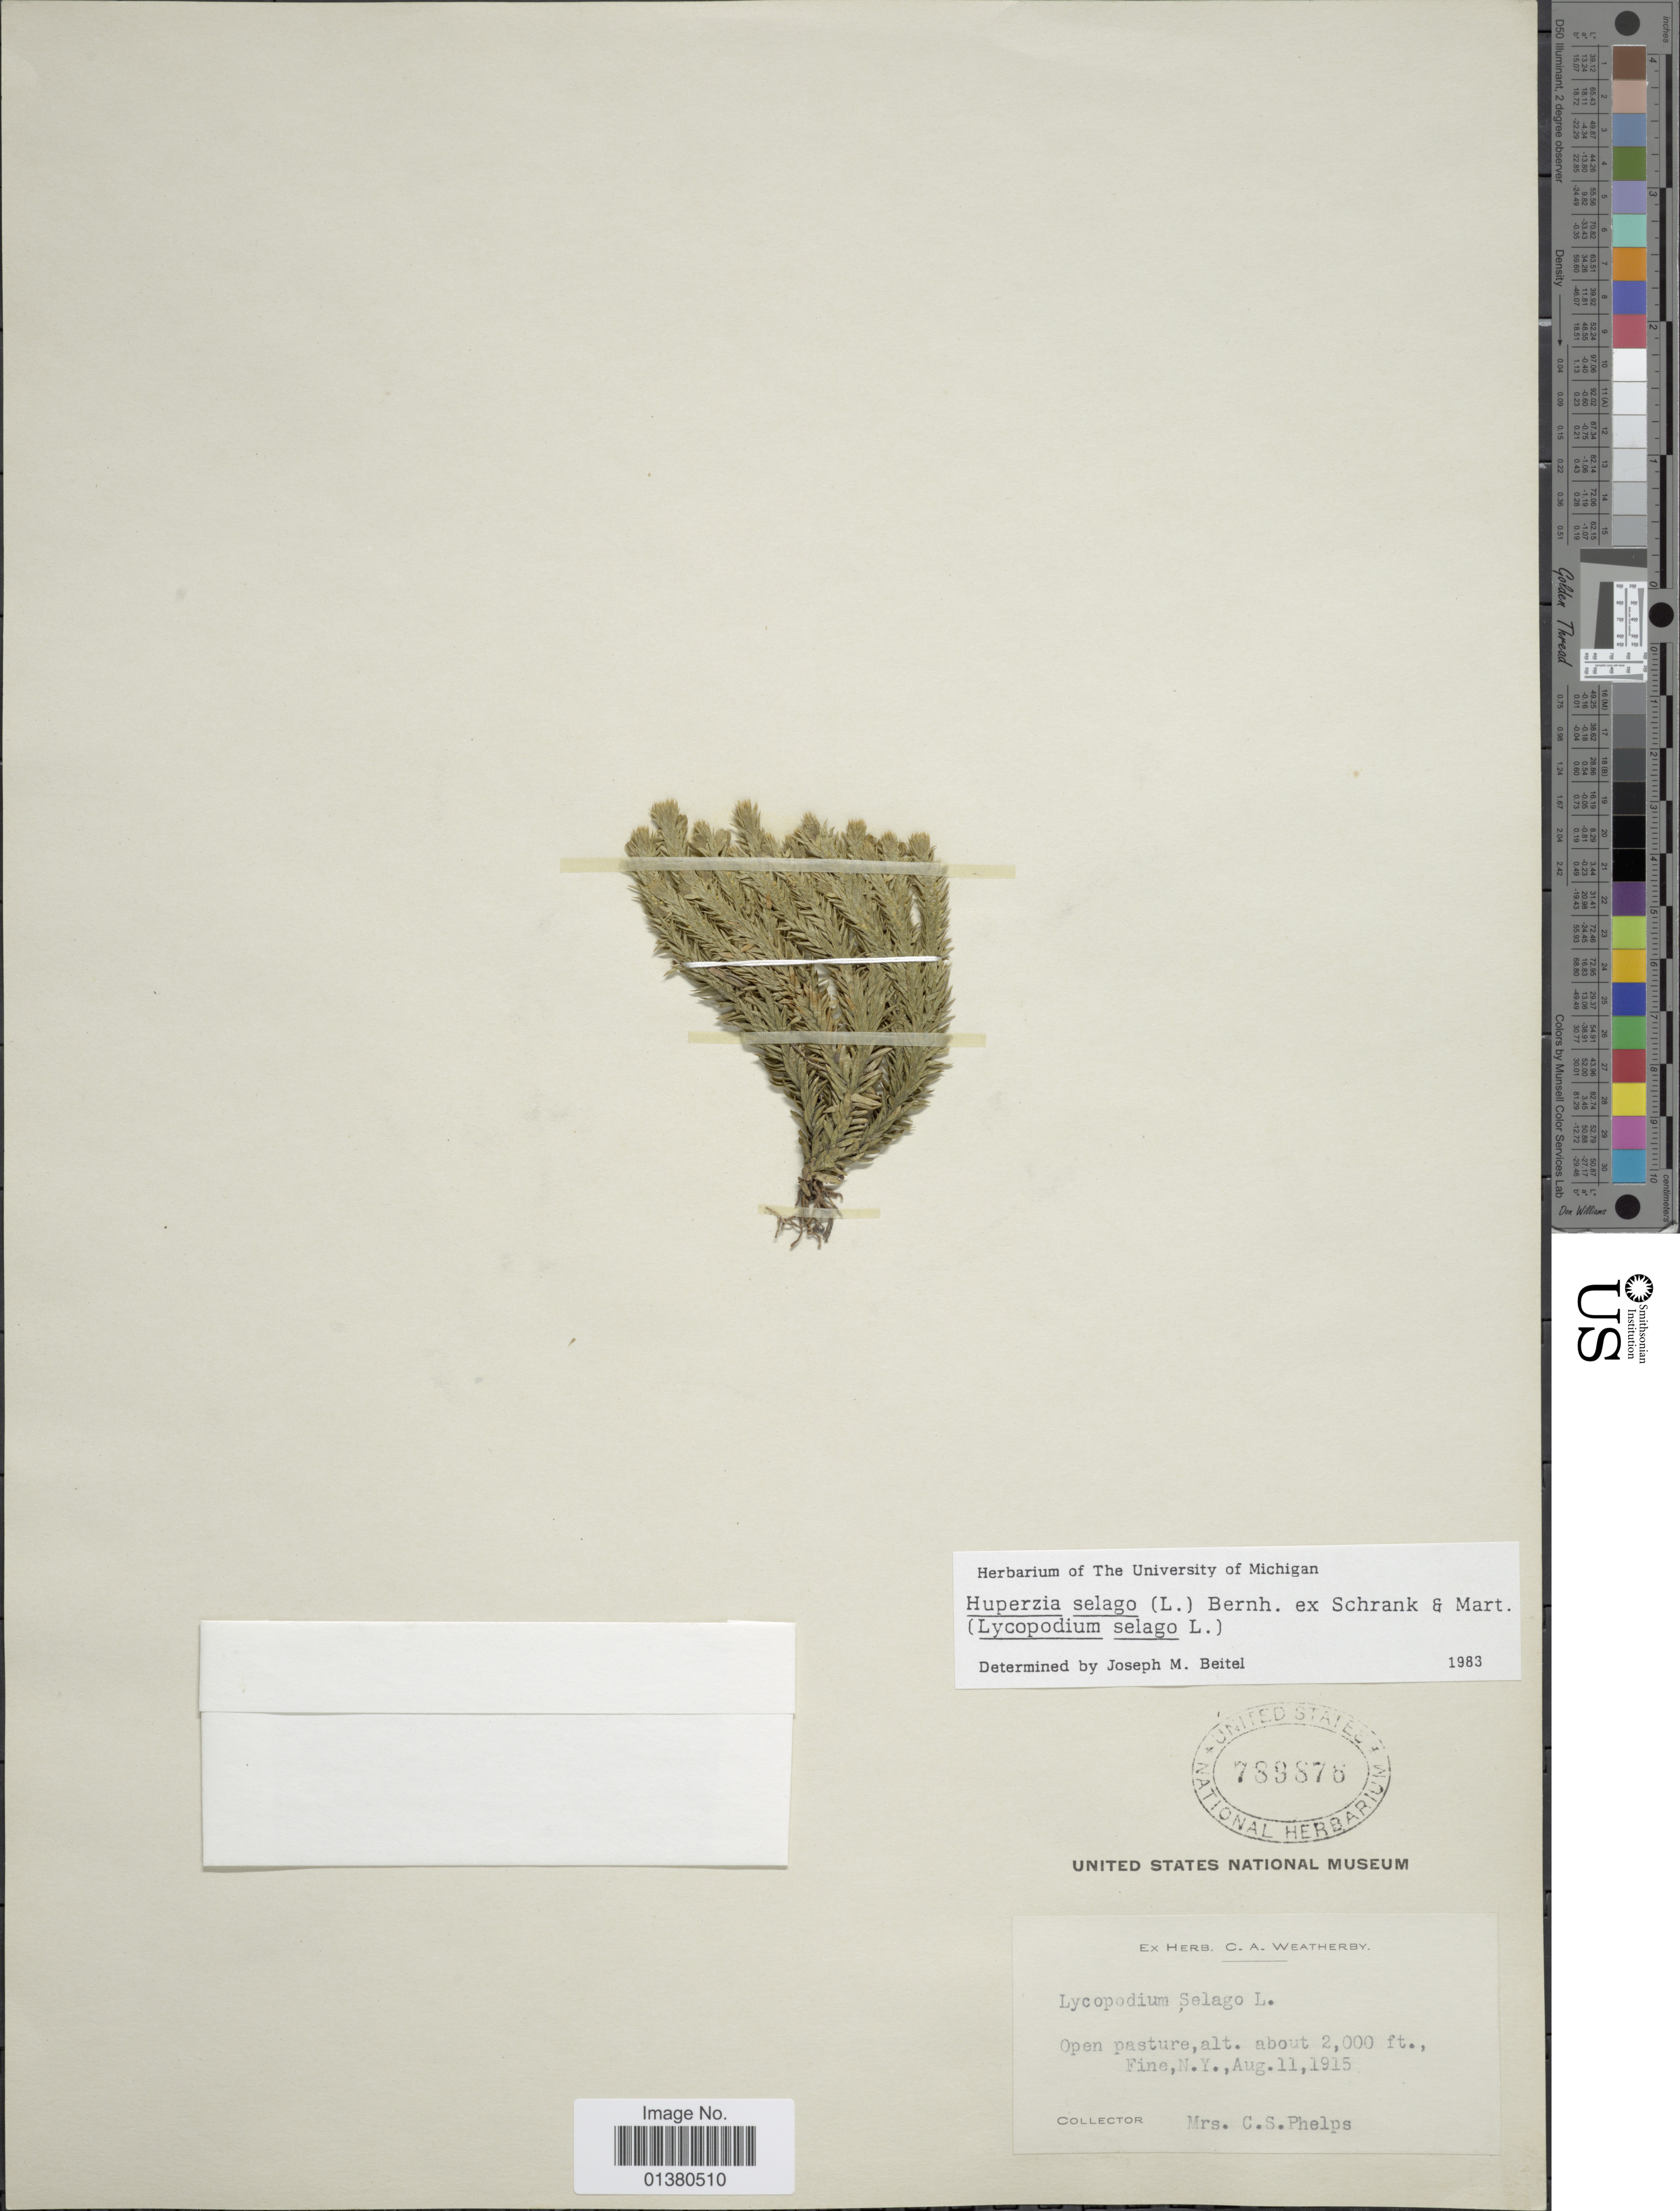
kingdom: Plantae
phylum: Tracheophyta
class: Lycopodiopsida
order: Lycopodiales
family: Lycopodiaceae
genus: Huperzia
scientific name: Huperzia selago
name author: (L.) Bernh. ex Schrank & Mart.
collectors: C. Phelps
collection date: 1915-08-11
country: United States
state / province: New York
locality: Open pasture, Fine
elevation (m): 610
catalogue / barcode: US 789876